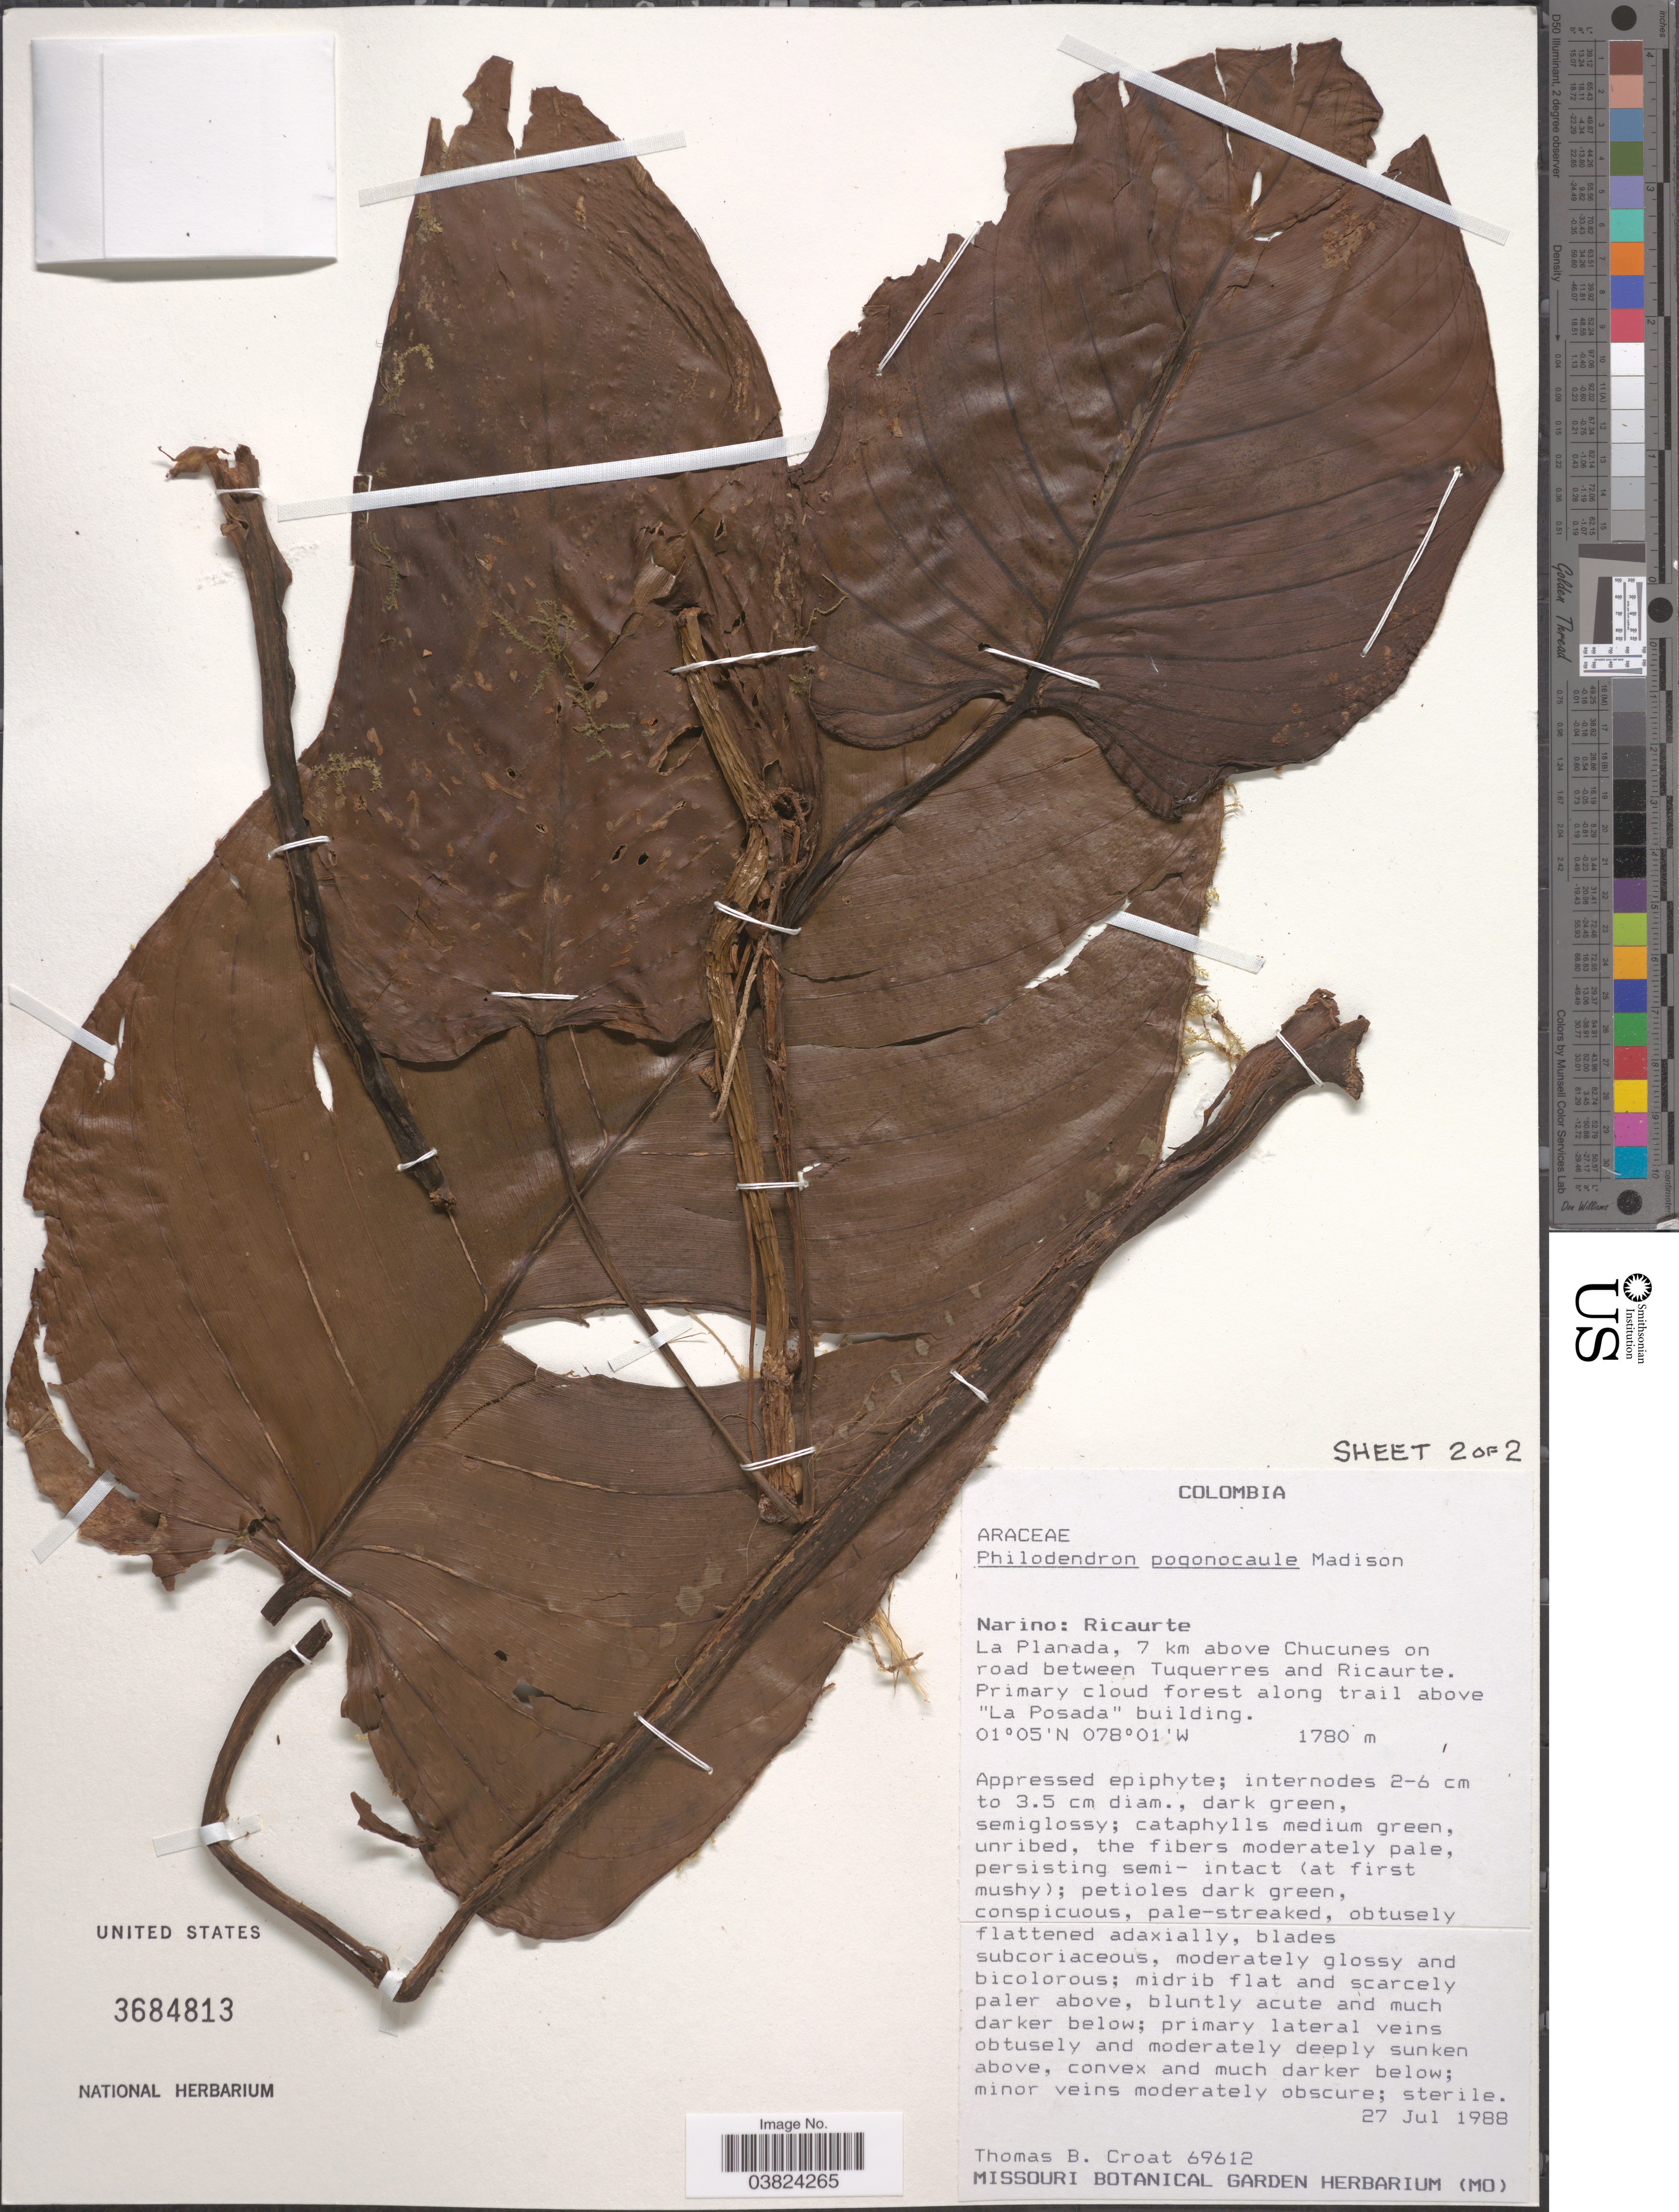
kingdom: Plantae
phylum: Tracheophyta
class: Liliopsida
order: Alismatales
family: Araceae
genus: Philodendron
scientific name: Philodendron pogonocaule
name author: Madison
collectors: T. B. Croat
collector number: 69612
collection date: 1988-07-27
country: Colombia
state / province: Nariño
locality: Narino: Ricaurte. La Planada, 7 km above Chucunes on road between Tuquerres and Ricaurte. Primary cloud forest along trail above 'La Posada' building.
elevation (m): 1780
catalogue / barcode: US 3684813